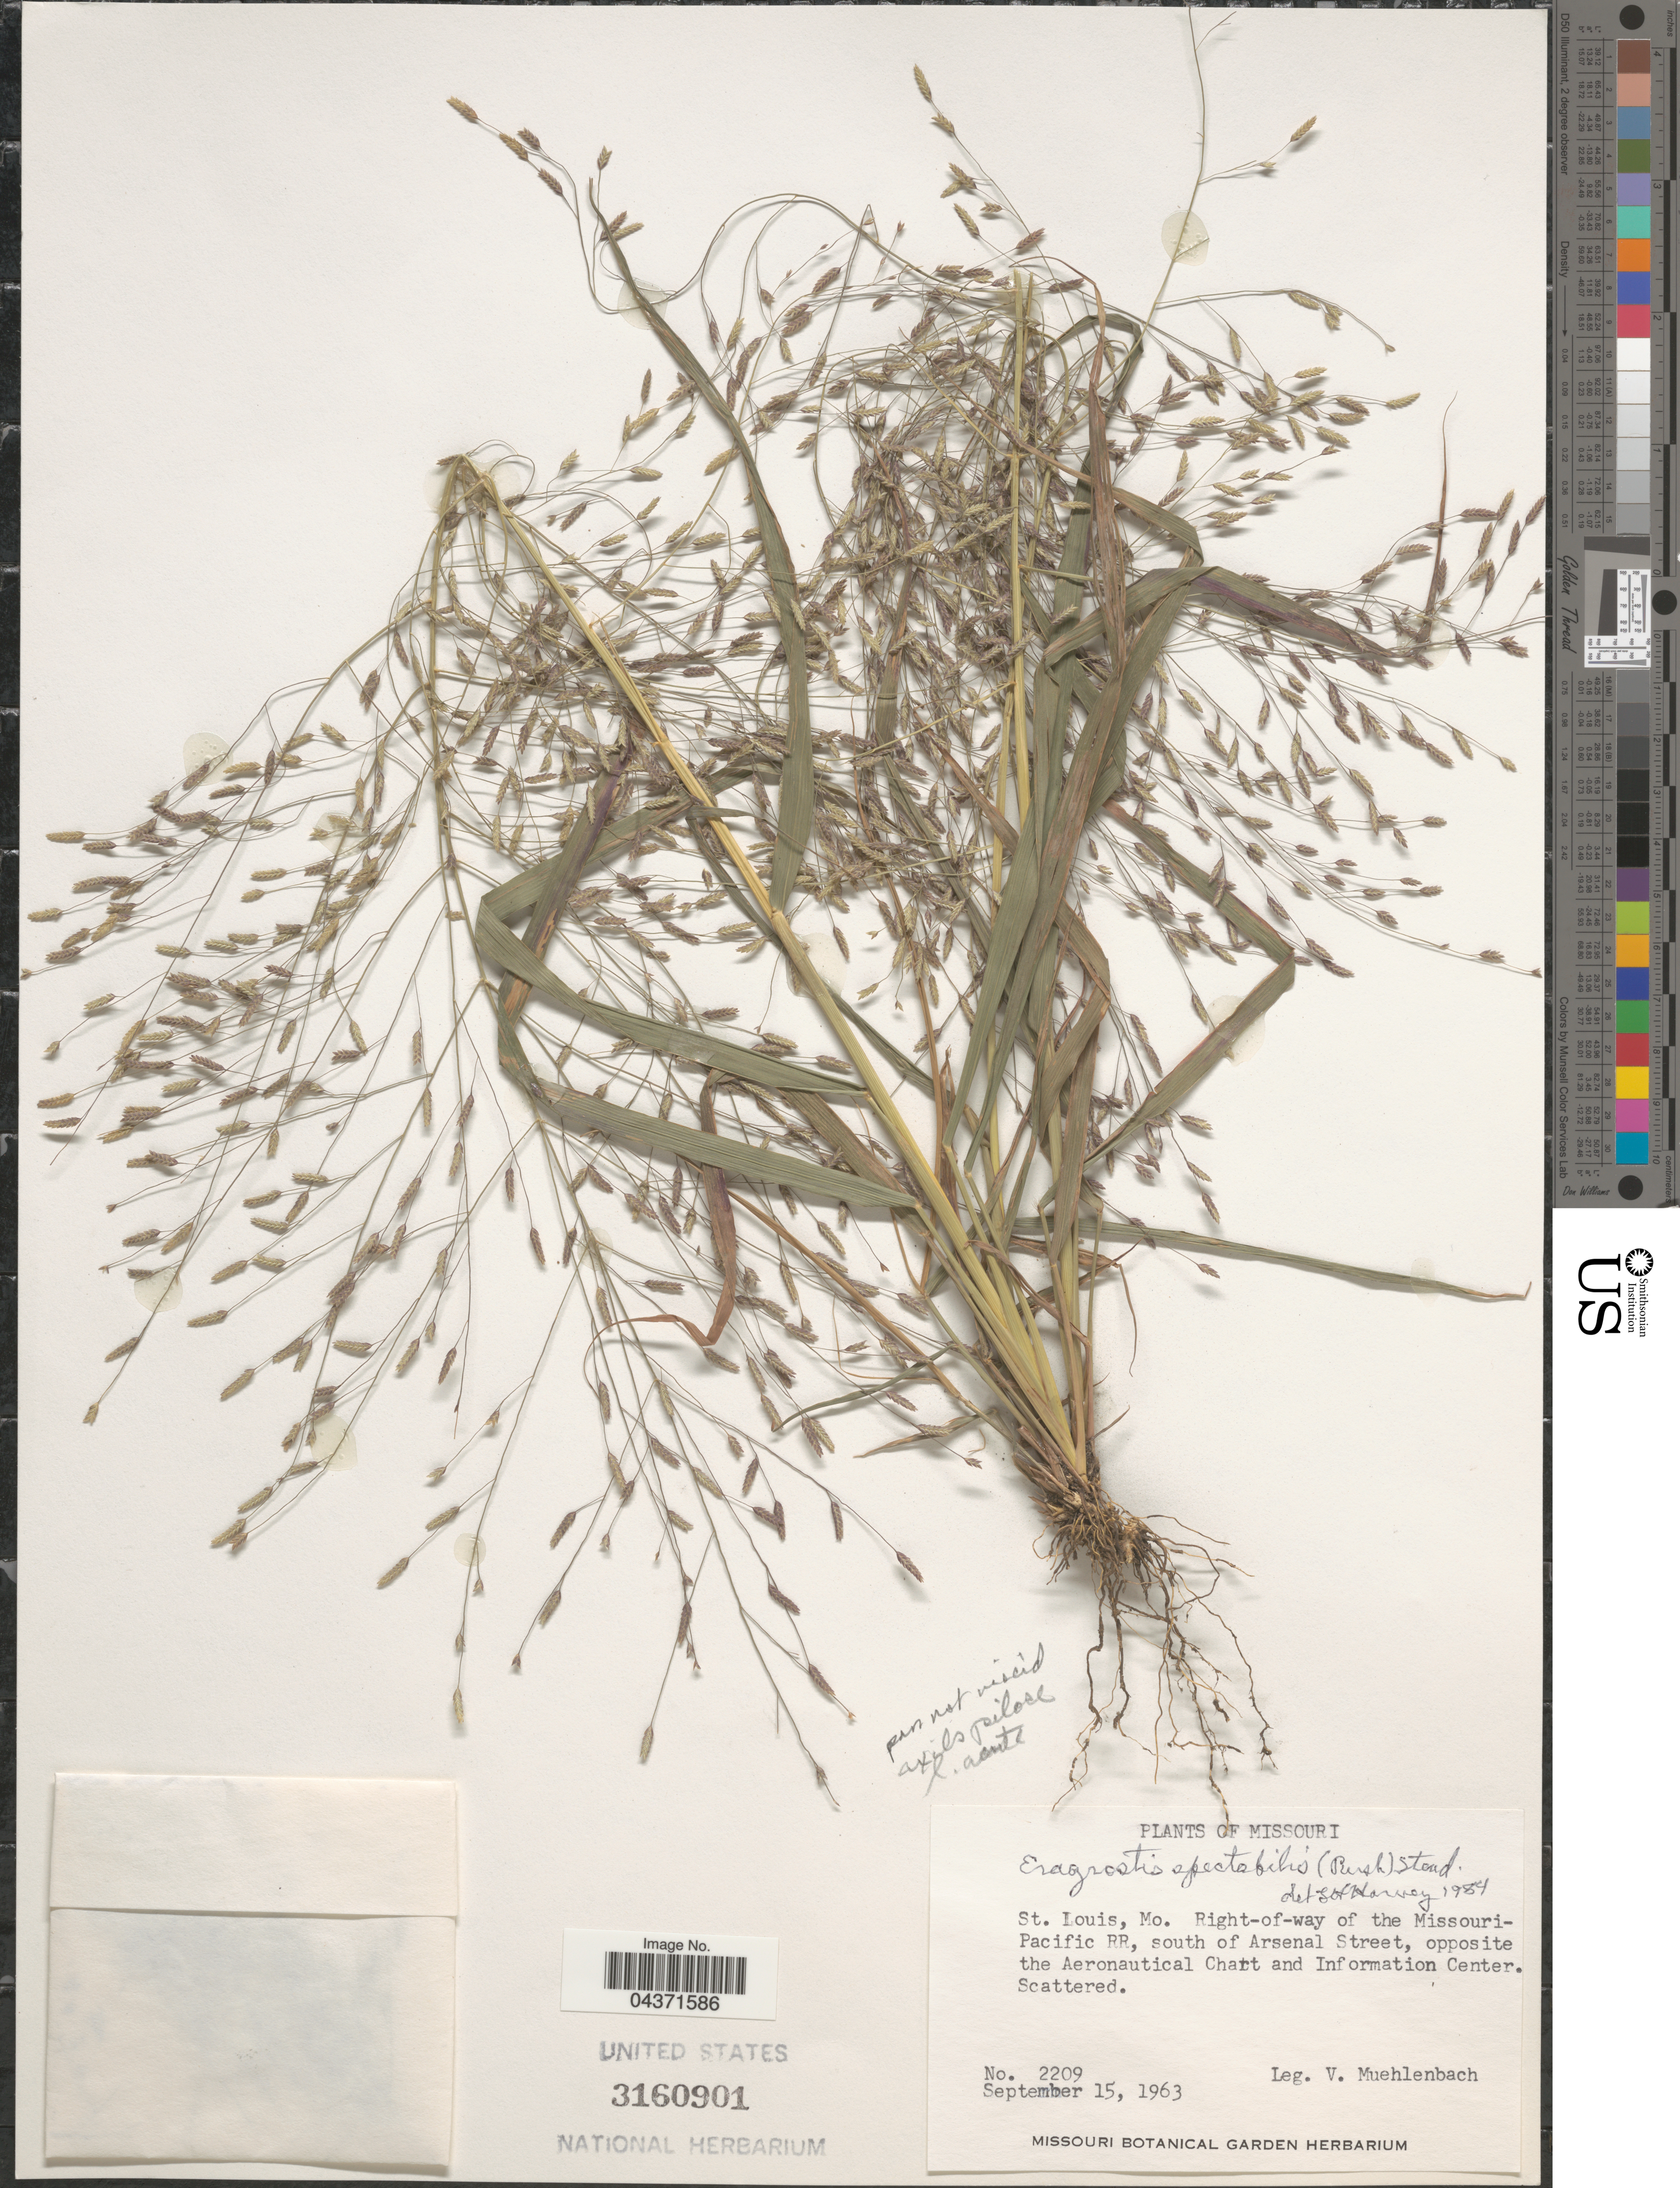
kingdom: Plantae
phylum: Tracheophyta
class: Liliopsida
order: Poales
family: Poaceae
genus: Eragrostis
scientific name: Eragrostis spectabilis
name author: (Pursh) Steud.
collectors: V. Muehlenbach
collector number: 2209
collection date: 1963-09-15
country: United States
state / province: Missouri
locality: St. Louis, Mo. Right-of-way of the Missouri-Pacific RR, south of Arsenal Street, opposite the Aeronautical Chart and Information Center.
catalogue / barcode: US 3160901